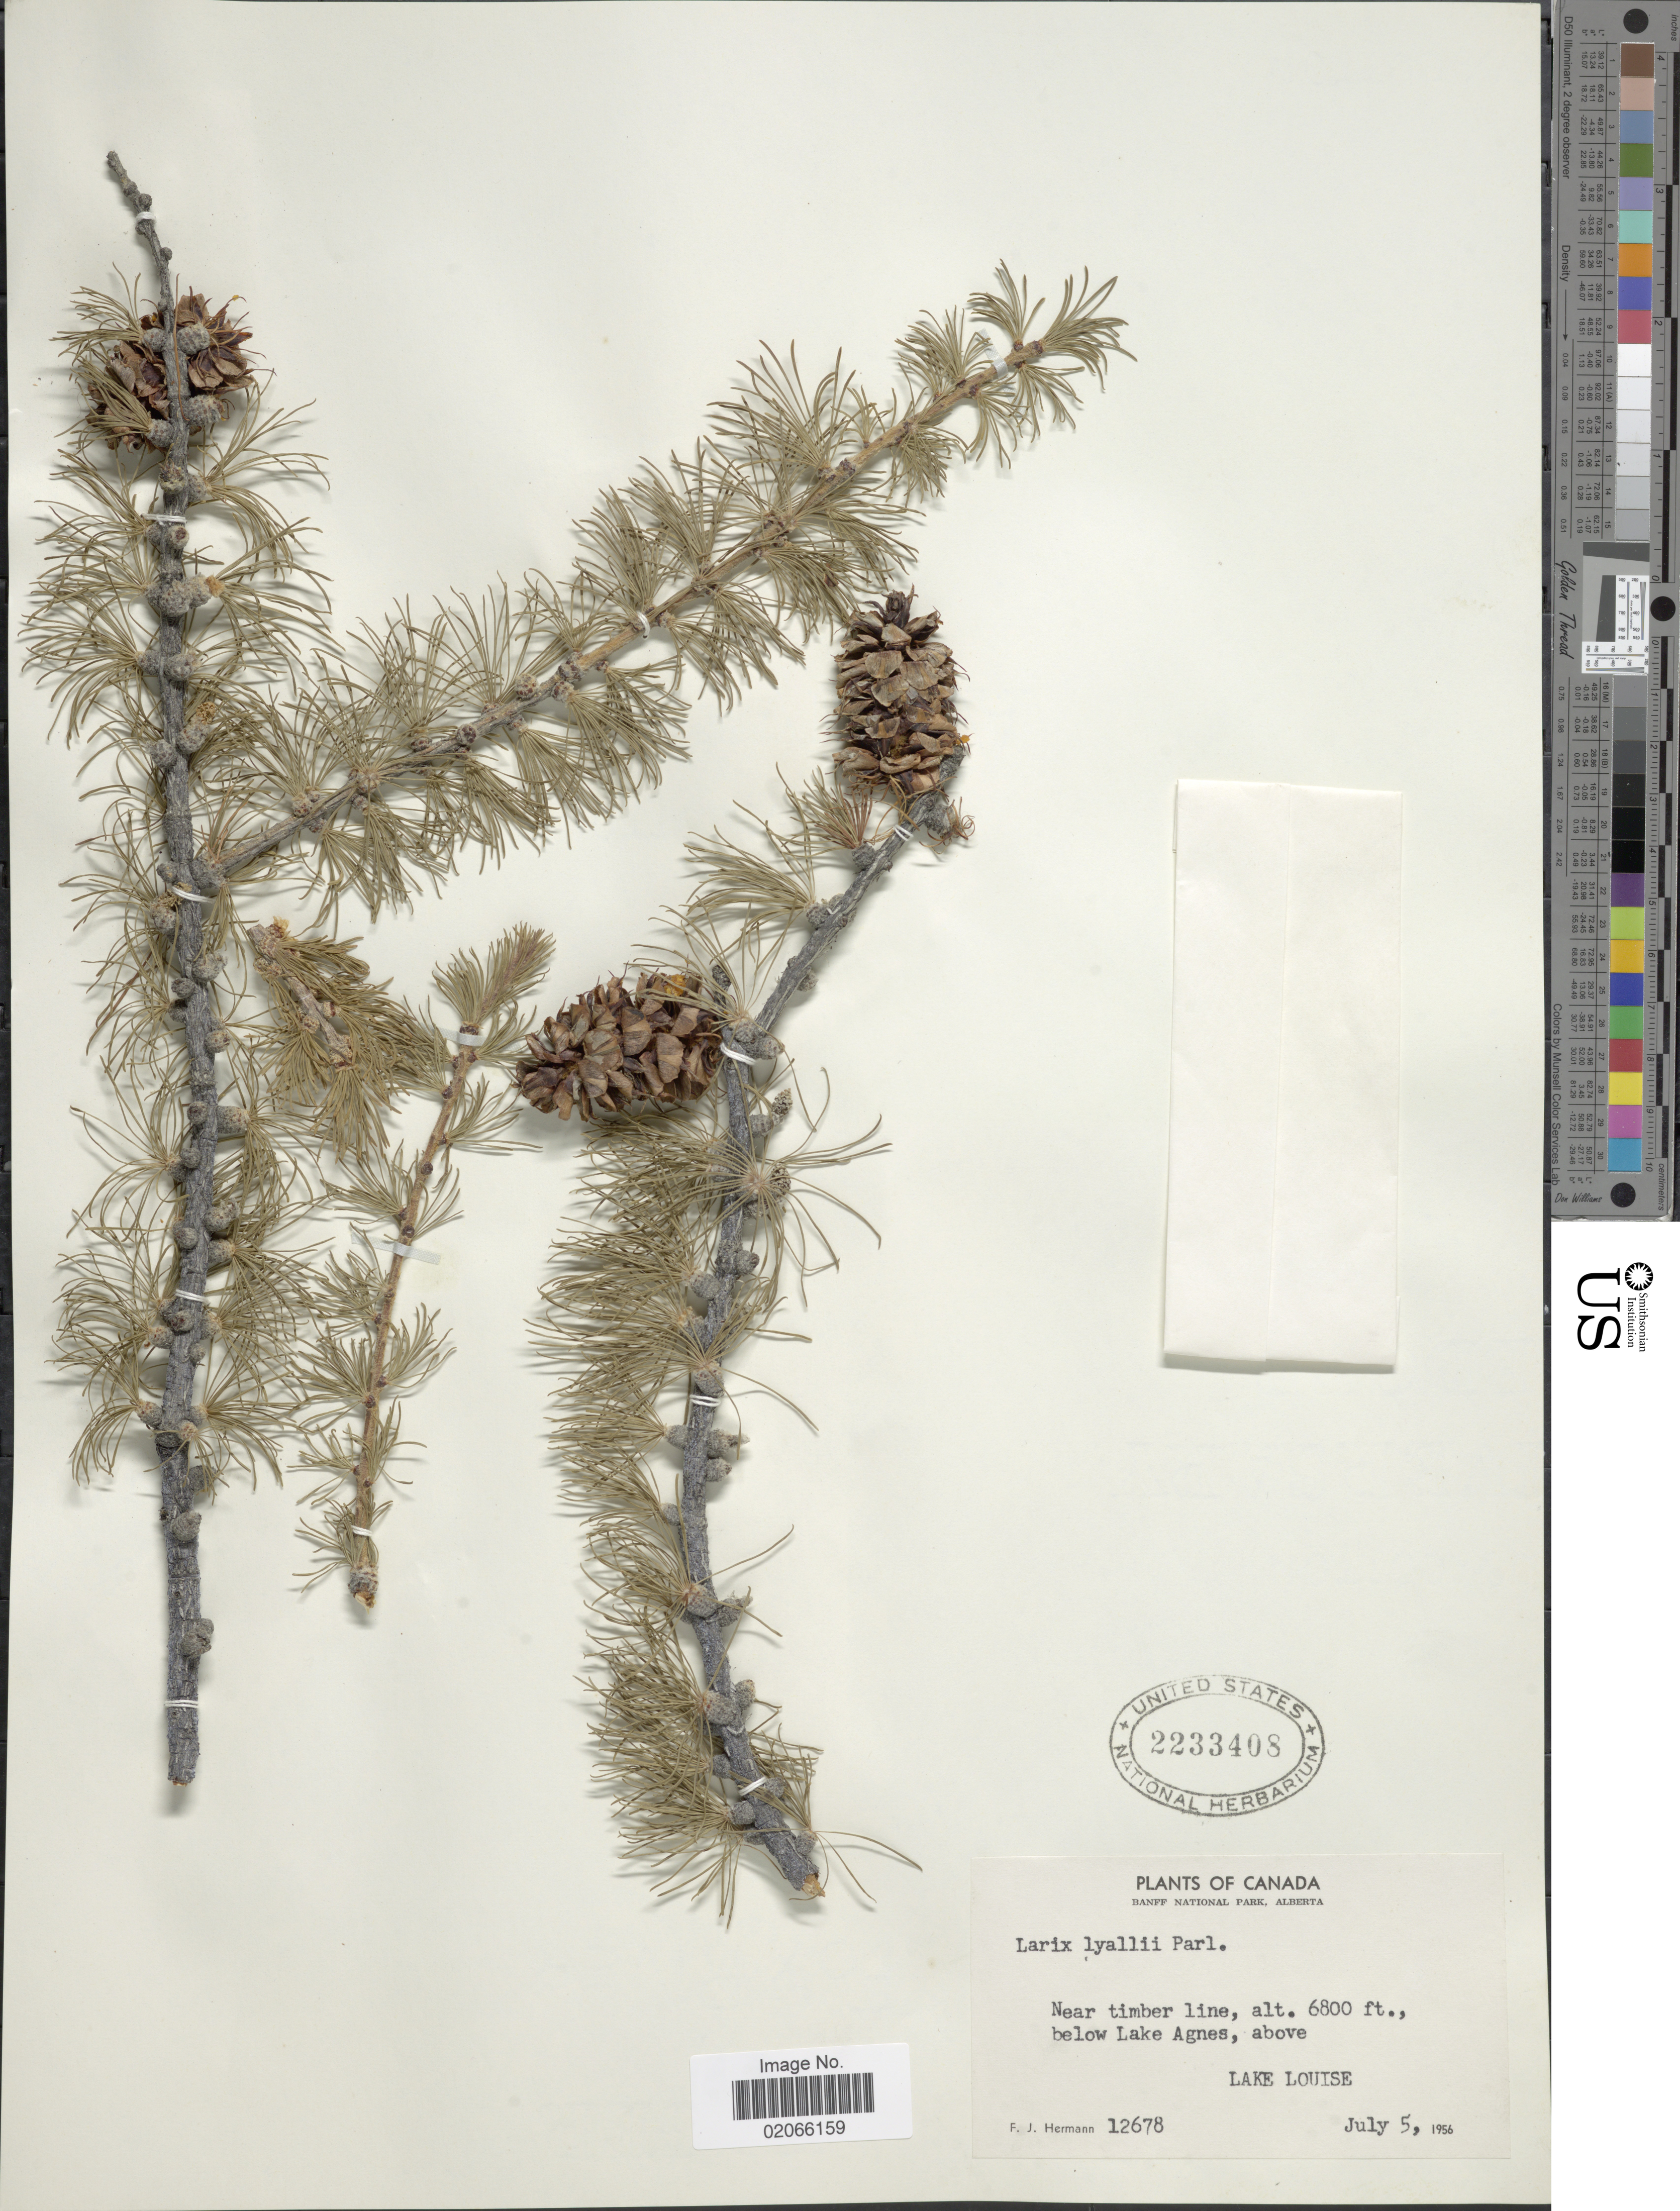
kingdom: Plantae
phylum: Tracheophyta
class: Pinopsida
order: Pinales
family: Pinaceae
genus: Larix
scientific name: Larix lyallii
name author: Parl.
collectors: F. J. Hermann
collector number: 12678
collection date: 1956-07-05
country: Canada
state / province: Alberta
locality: Banff National Park, Alberta, near timber line, below Lake Agnes. Lake Louise.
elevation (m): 2073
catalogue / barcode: US 2233408